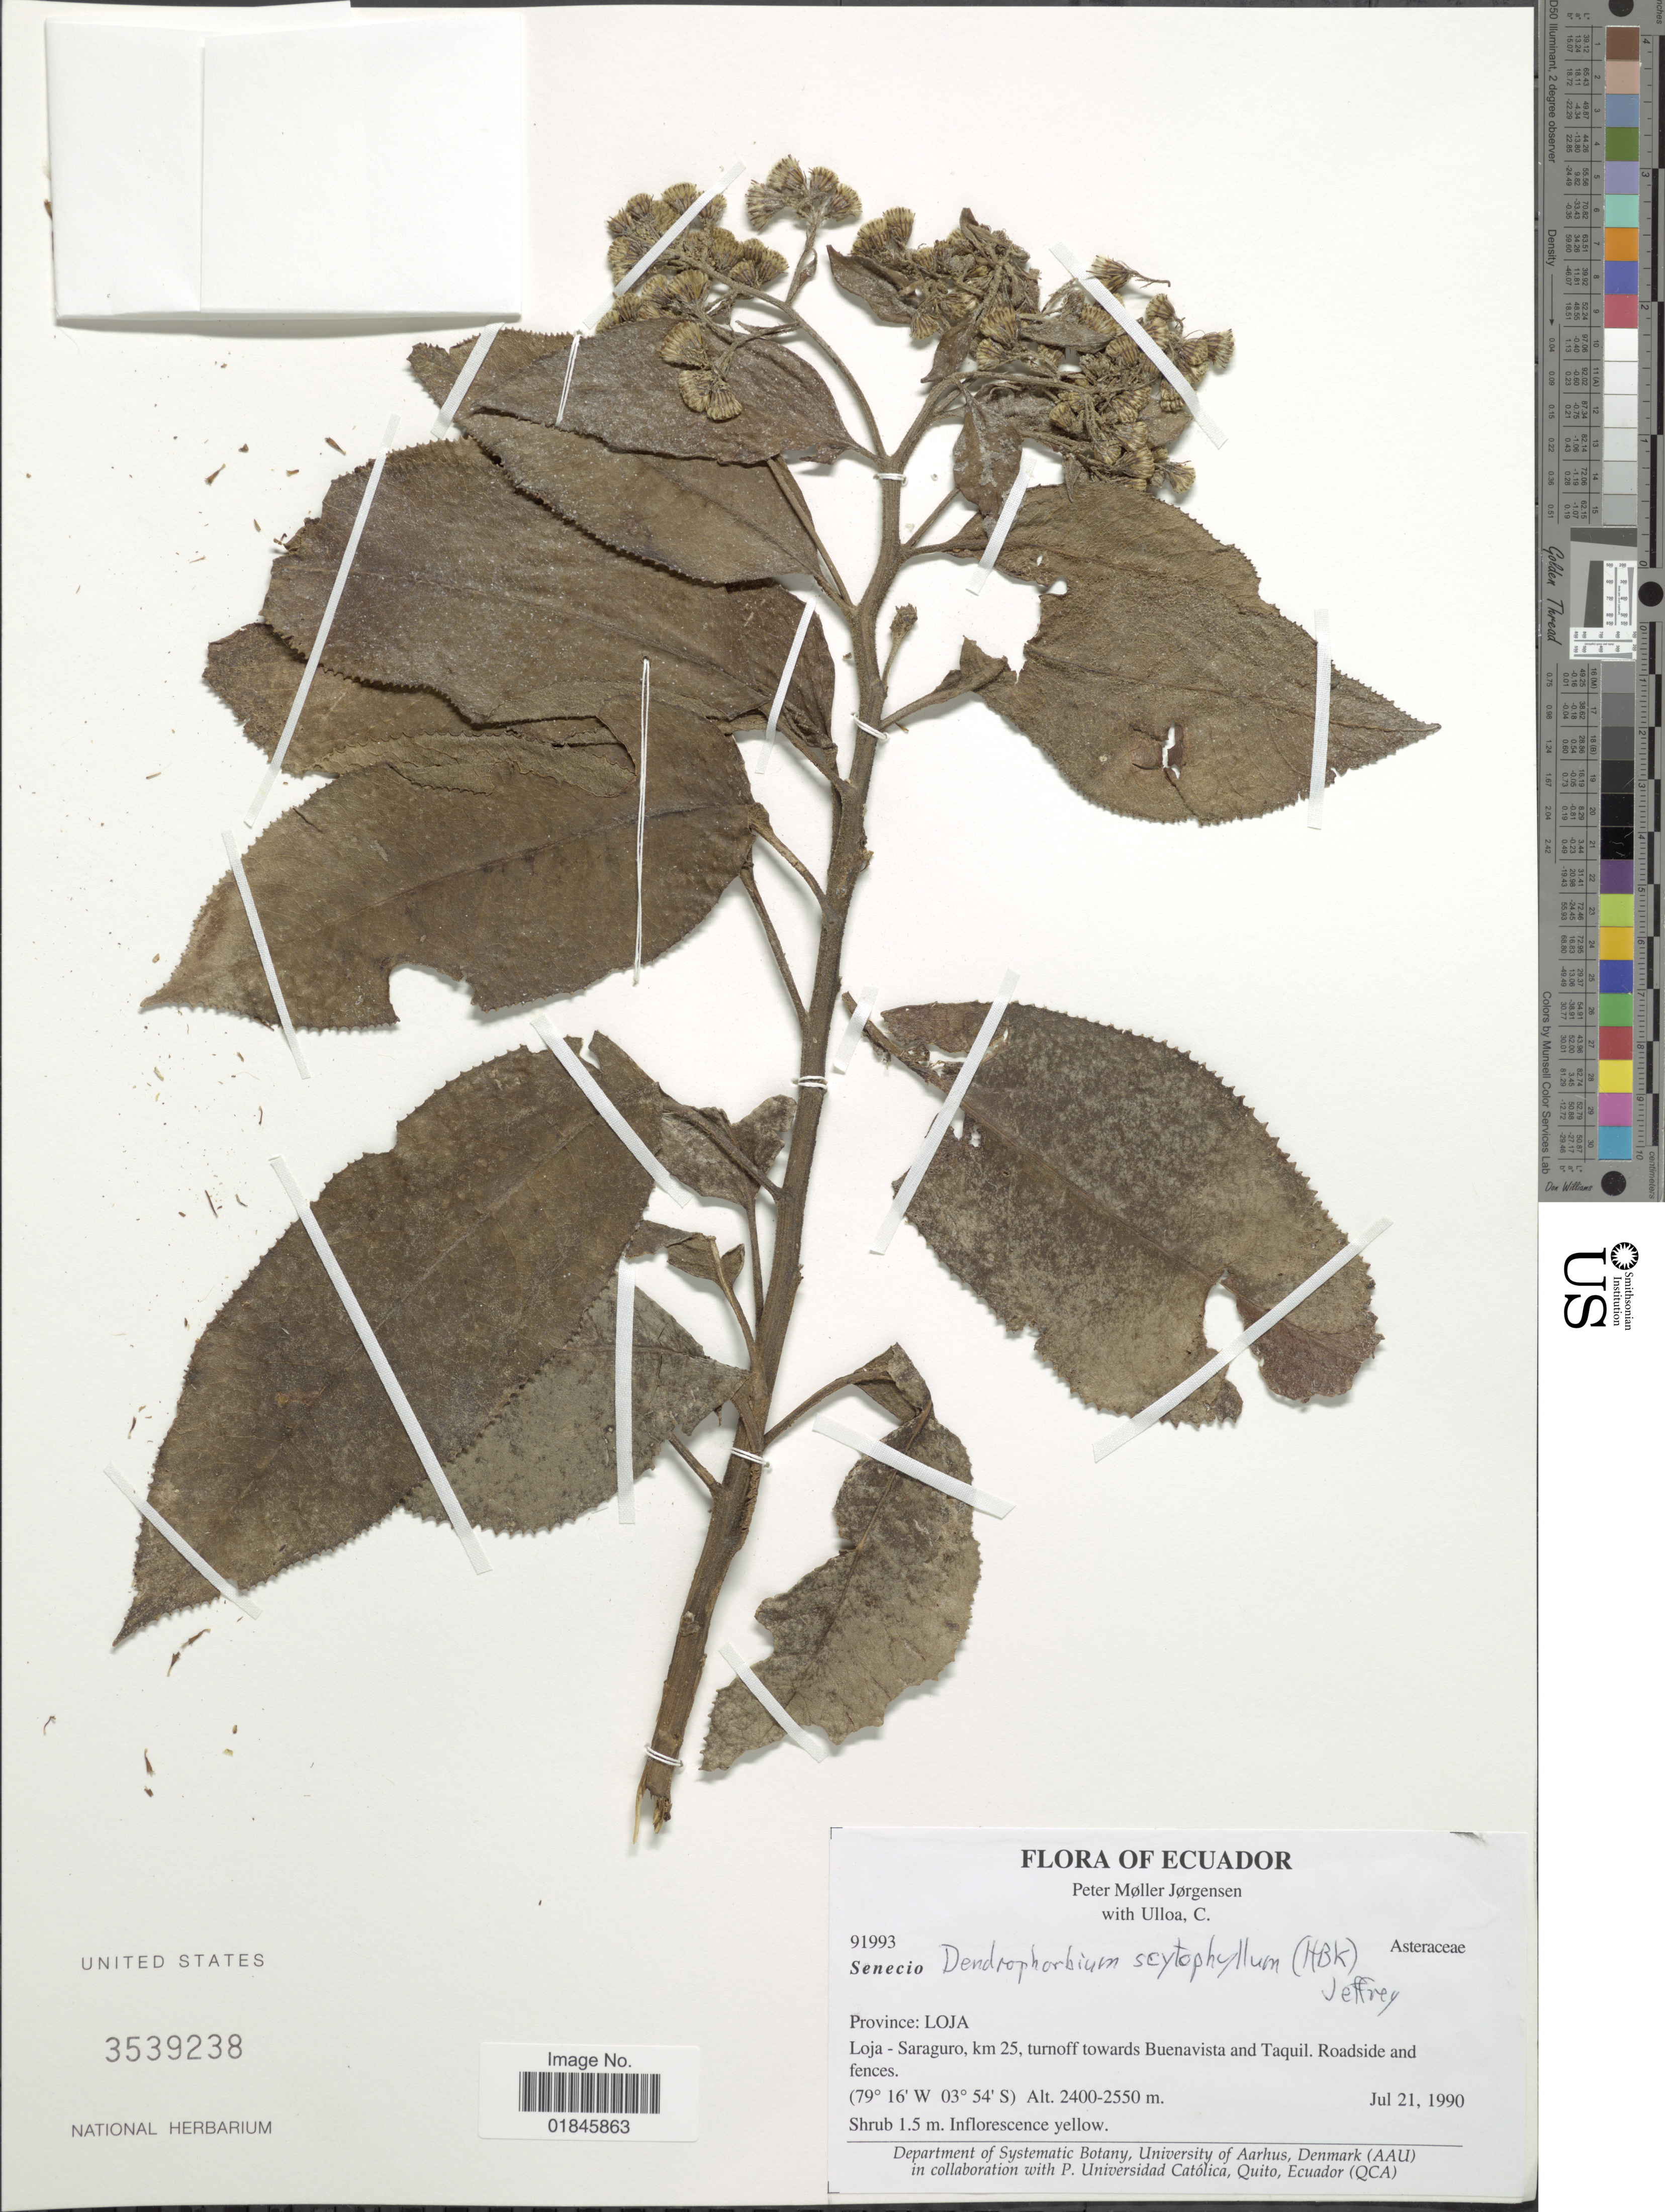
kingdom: Plantae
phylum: Tracheophyta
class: Magnoliopsida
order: Asterales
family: Asteraceae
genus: Pentacalia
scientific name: Pentacalia scitophylla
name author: Kunth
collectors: P. M. Jørgensen & C. Ulloa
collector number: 91993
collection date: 1990-07-21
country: Ecuador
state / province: Loja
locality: Province: Loja. Loja - Saraguro, km 25, turnoff towards Buenavista and Taquil. Roadside and fences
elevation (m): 2400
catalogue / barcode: US 3539238